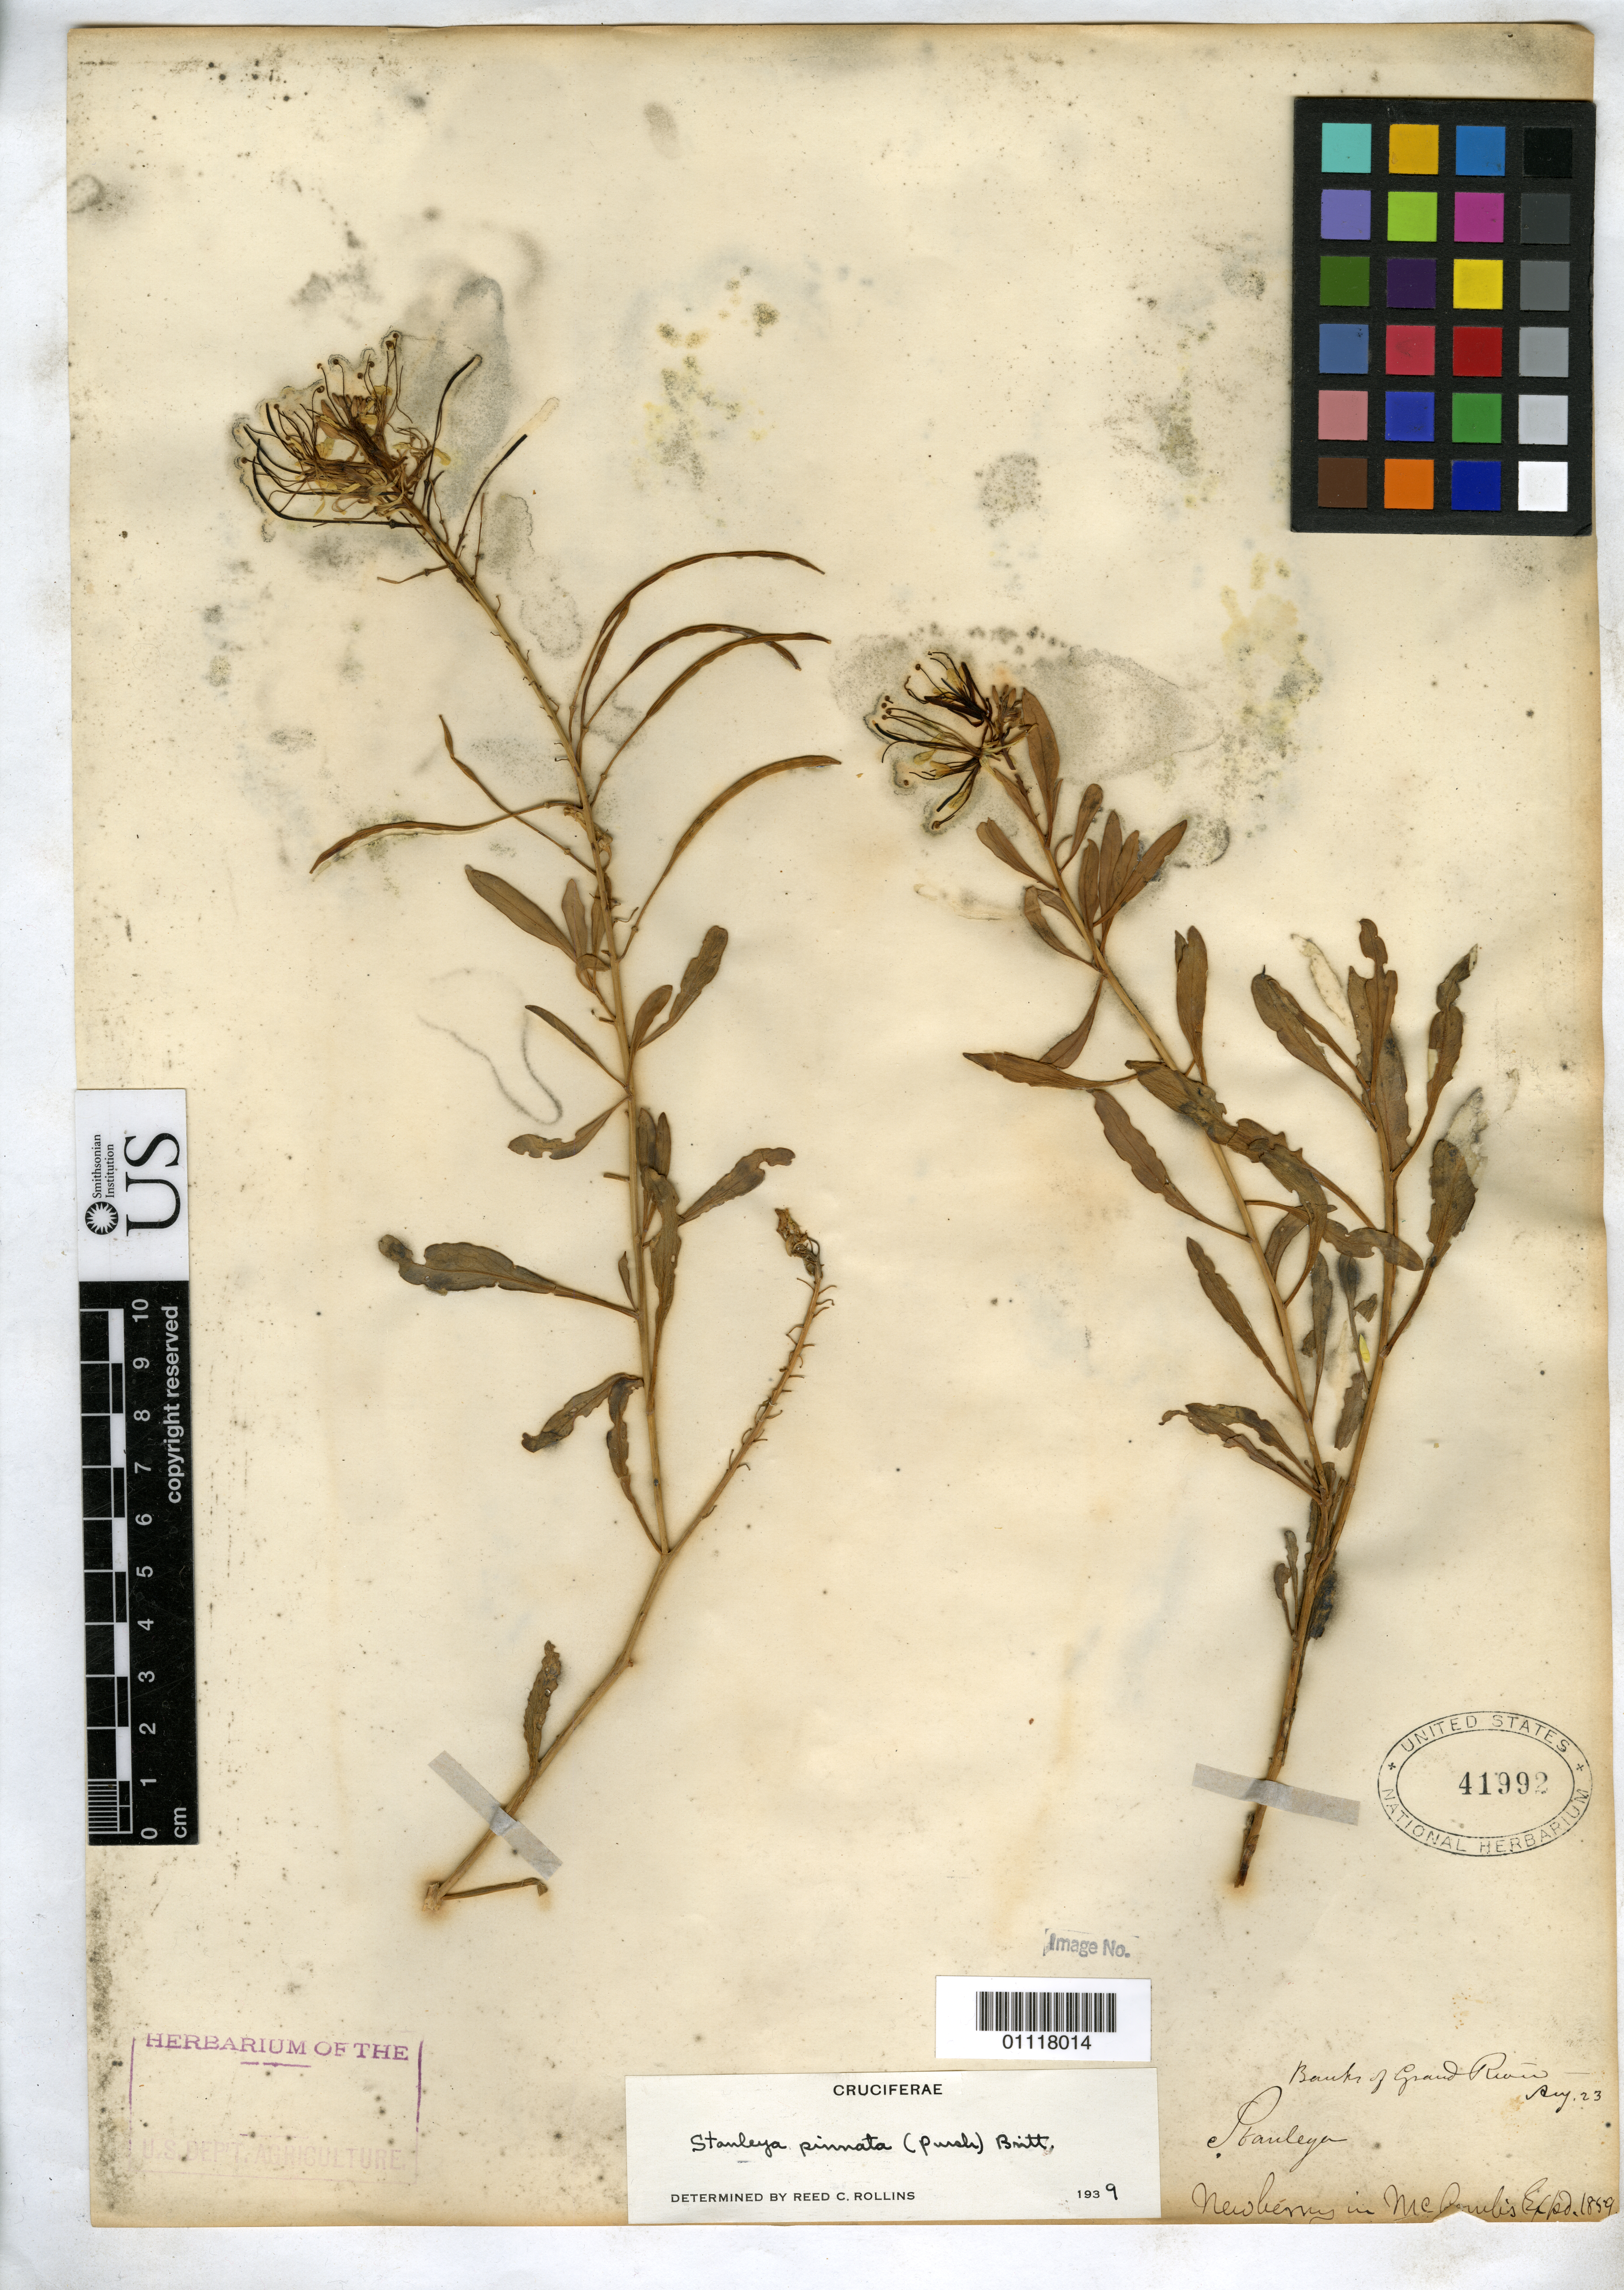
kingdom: Plantae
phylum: Tracheophyta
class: Magnoliopsida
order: Brassicales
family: Brassicaceae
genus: Stanleya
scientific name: Stanleya pinnata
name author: (Pursh) Britton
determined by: Rollins, Reed C., (GH), Harvard University Herbaria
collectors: J. S. Newberry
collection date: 1859-08-23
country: United States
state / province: Colorado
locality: Banks of Grand River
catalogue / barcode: US 41992